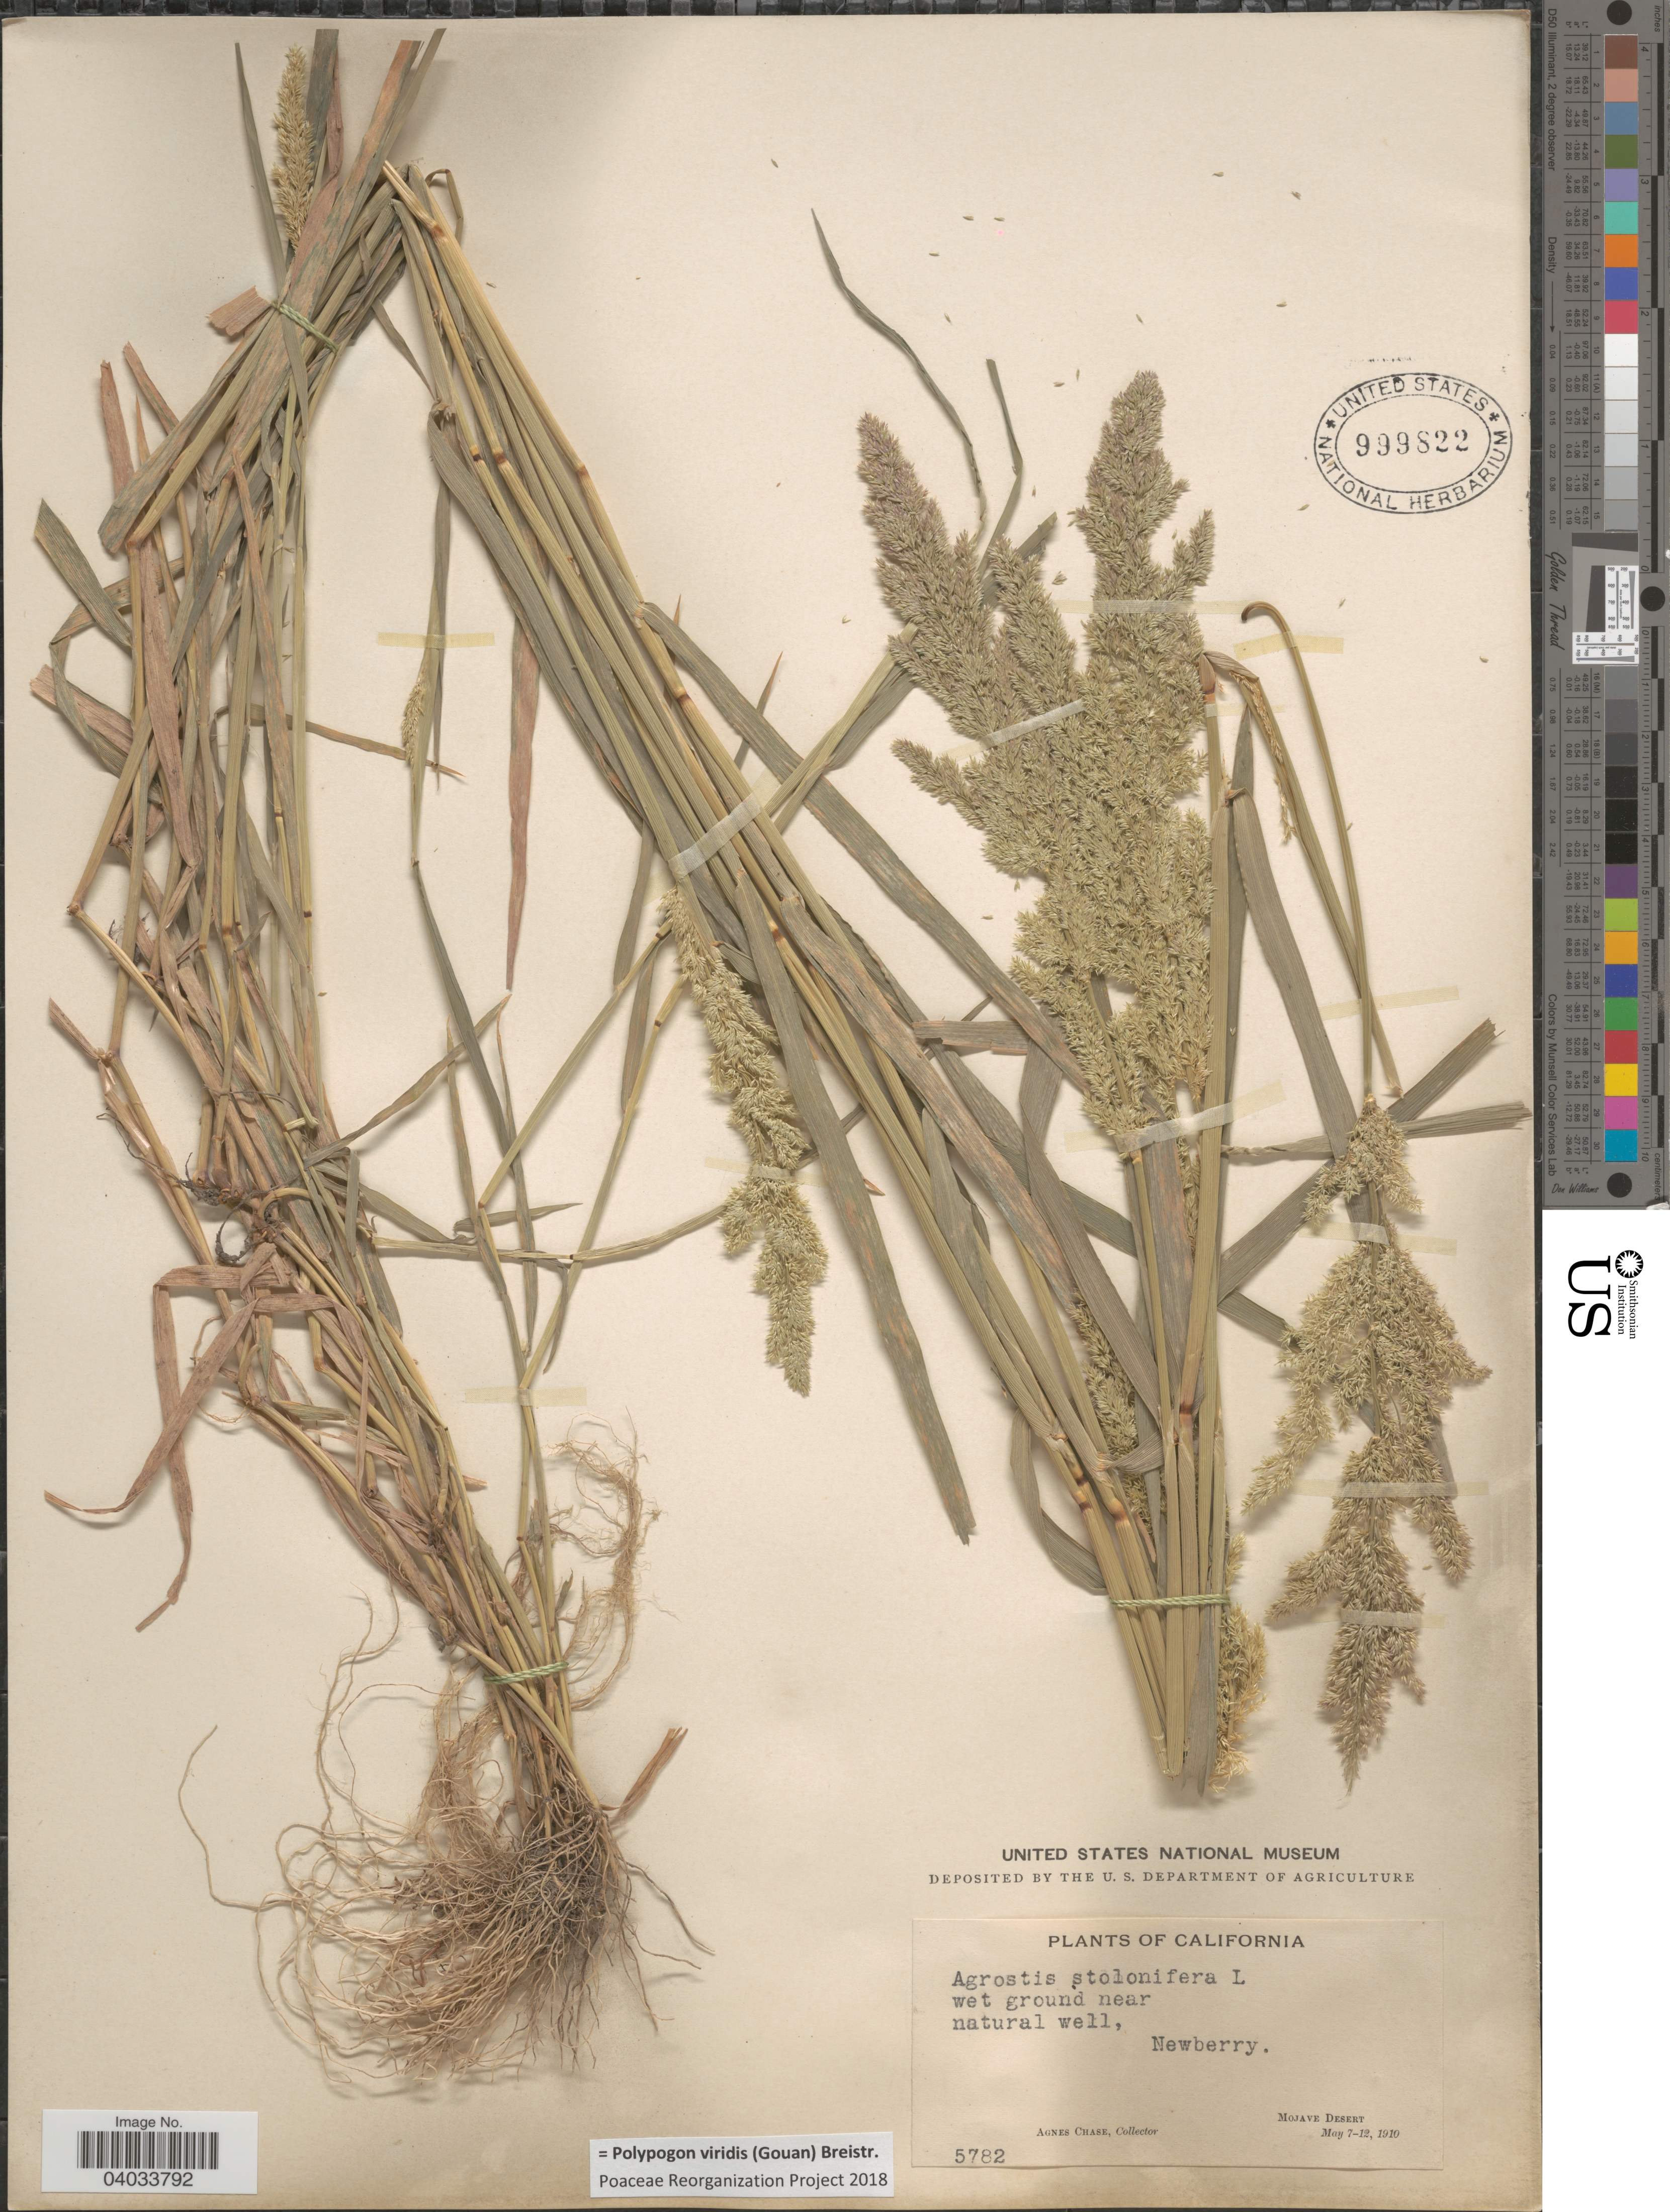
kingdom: Plantae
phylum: Tracheophyta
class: Liliopsida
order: Poales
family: Poaceae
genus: Polypogon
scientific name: Polypogon viridis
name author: (Gouan) Breistroffer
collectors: A. Chase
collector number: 5782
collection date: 1910-05-07/1910-05-12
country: United States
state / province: California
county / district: San Bernardino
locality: Near natural well, Newberry. Mojave Desert.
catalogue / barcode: US 999822